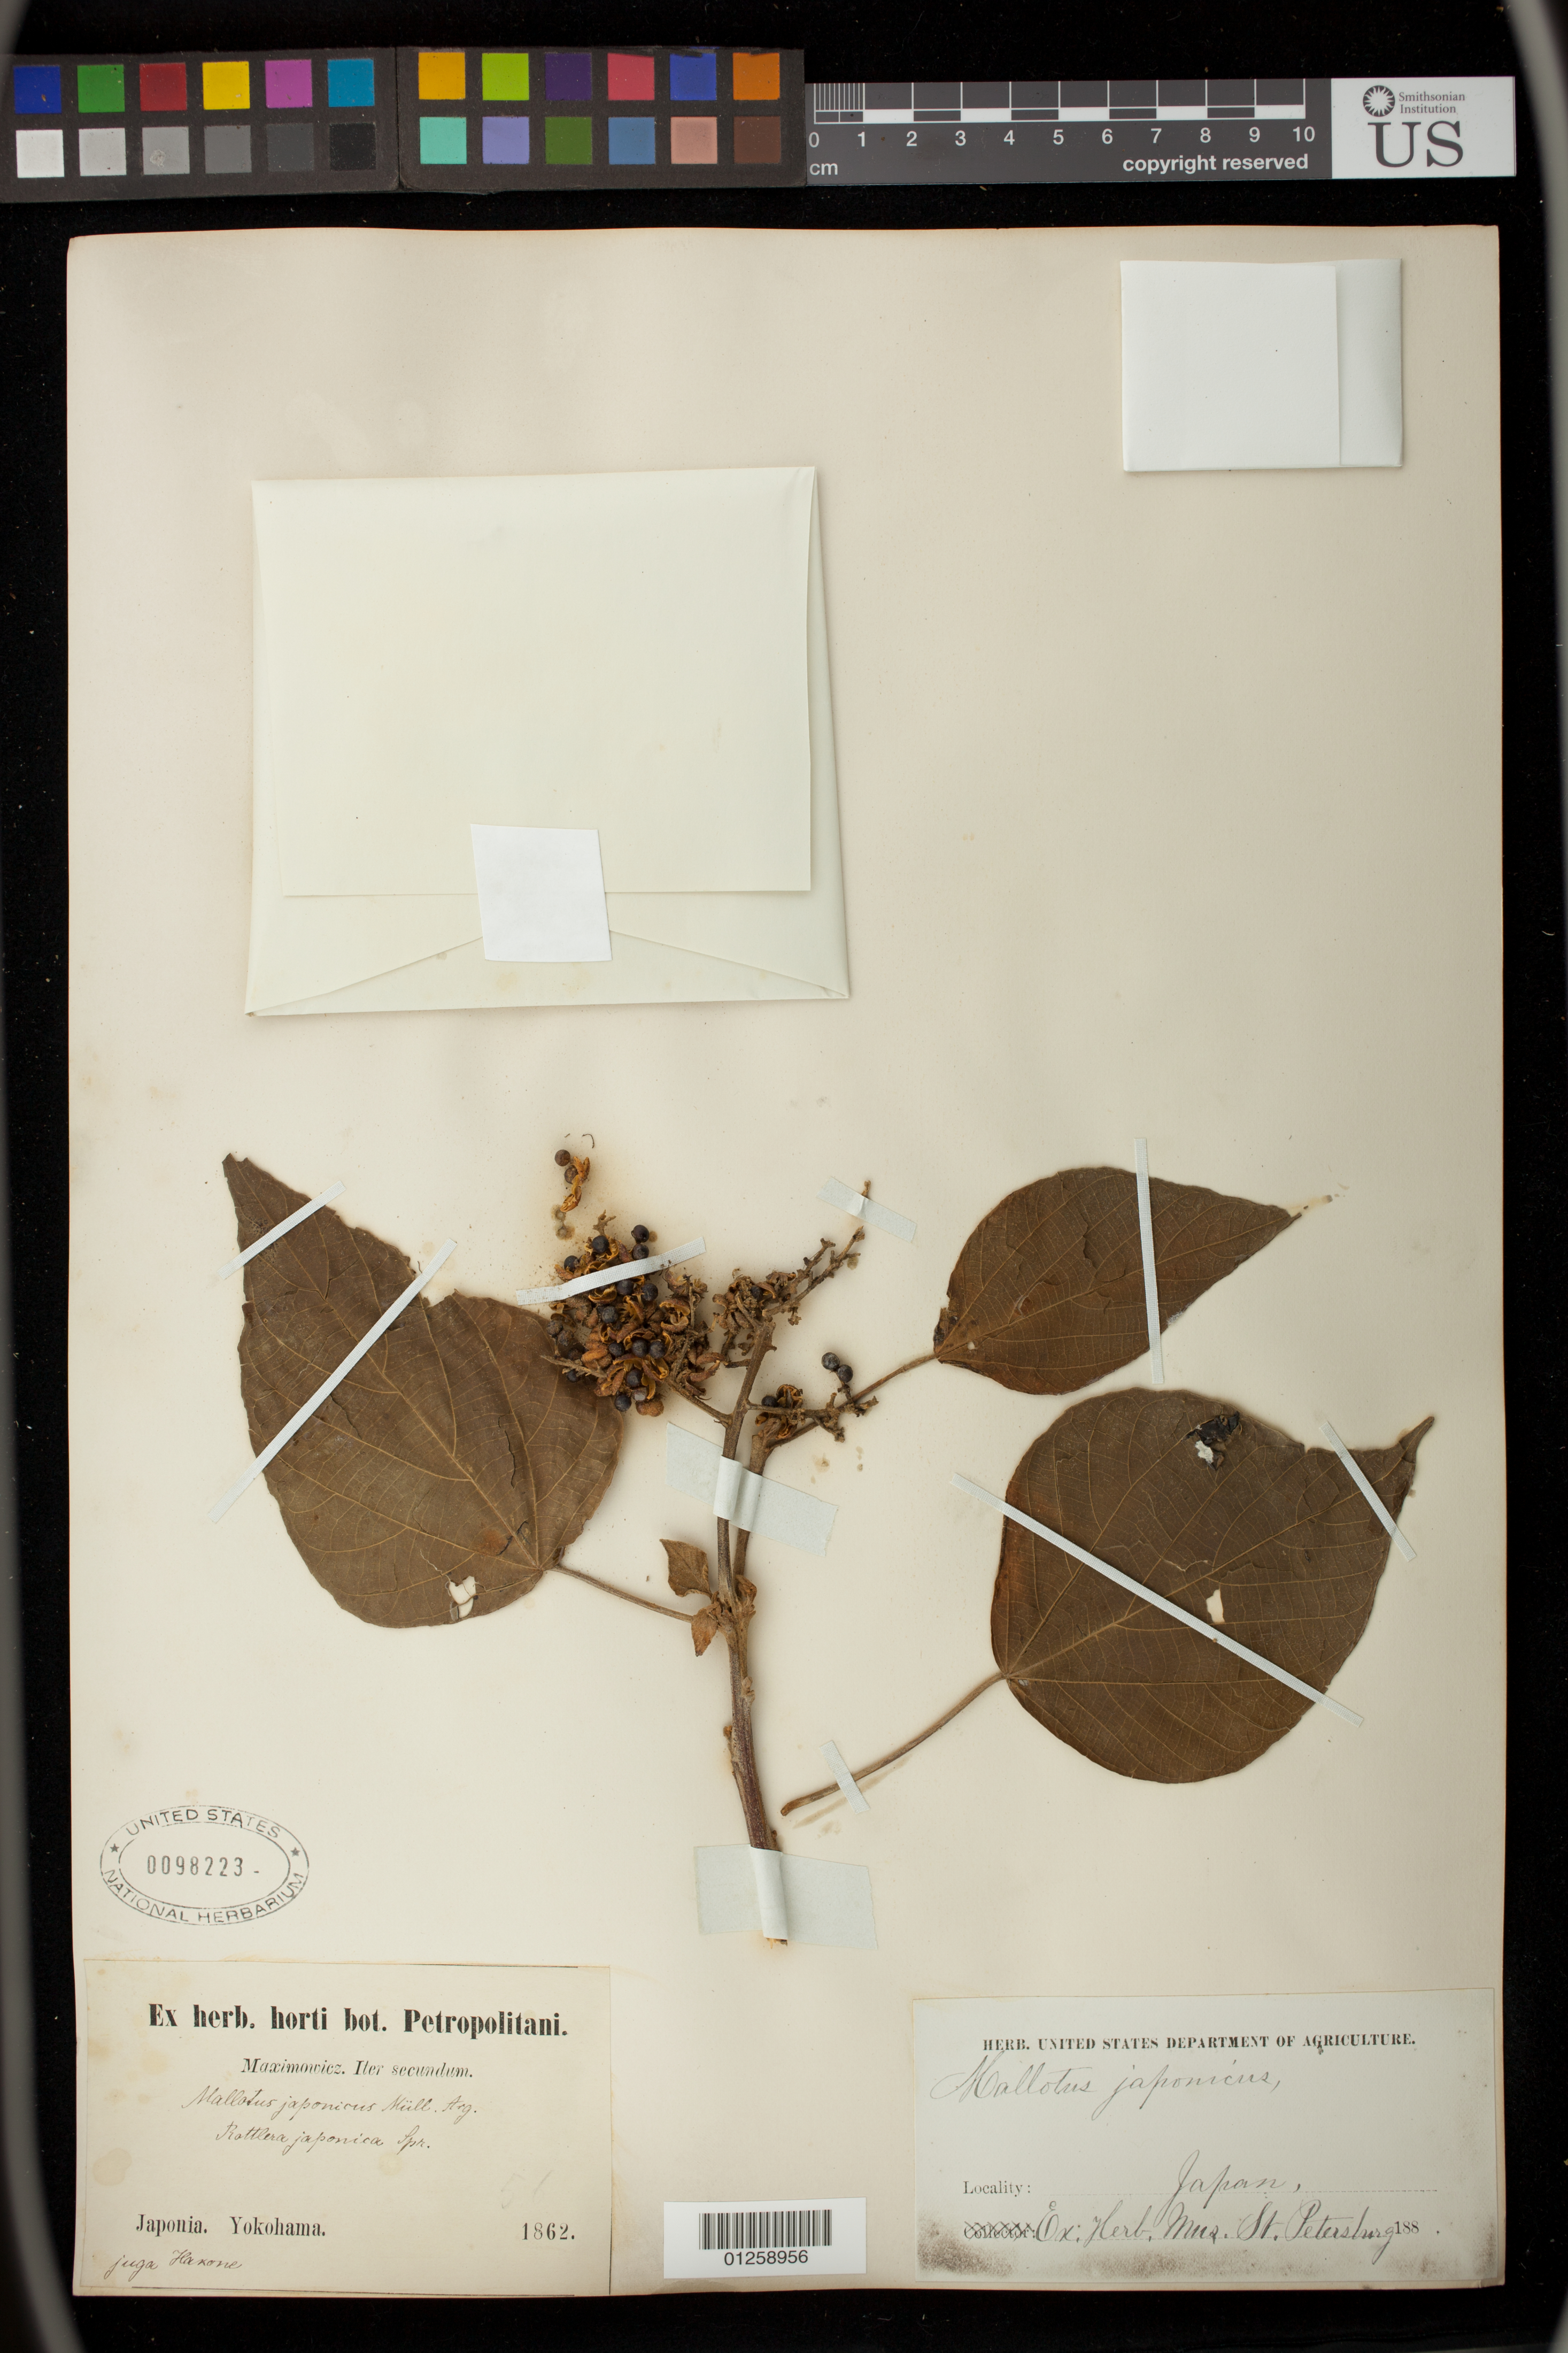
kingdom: Plantae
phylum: Tracheophyta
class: Magnoliopsida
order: Malpighiales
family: Euphorbiaceae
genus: Mallotus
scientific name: Mallotus japonicus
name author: (Spreng.) Müll. Arg.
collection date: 1862-01-01/1862-12-31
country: Japan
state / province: Kanagawa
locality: Yokohama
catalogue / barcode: US 98223